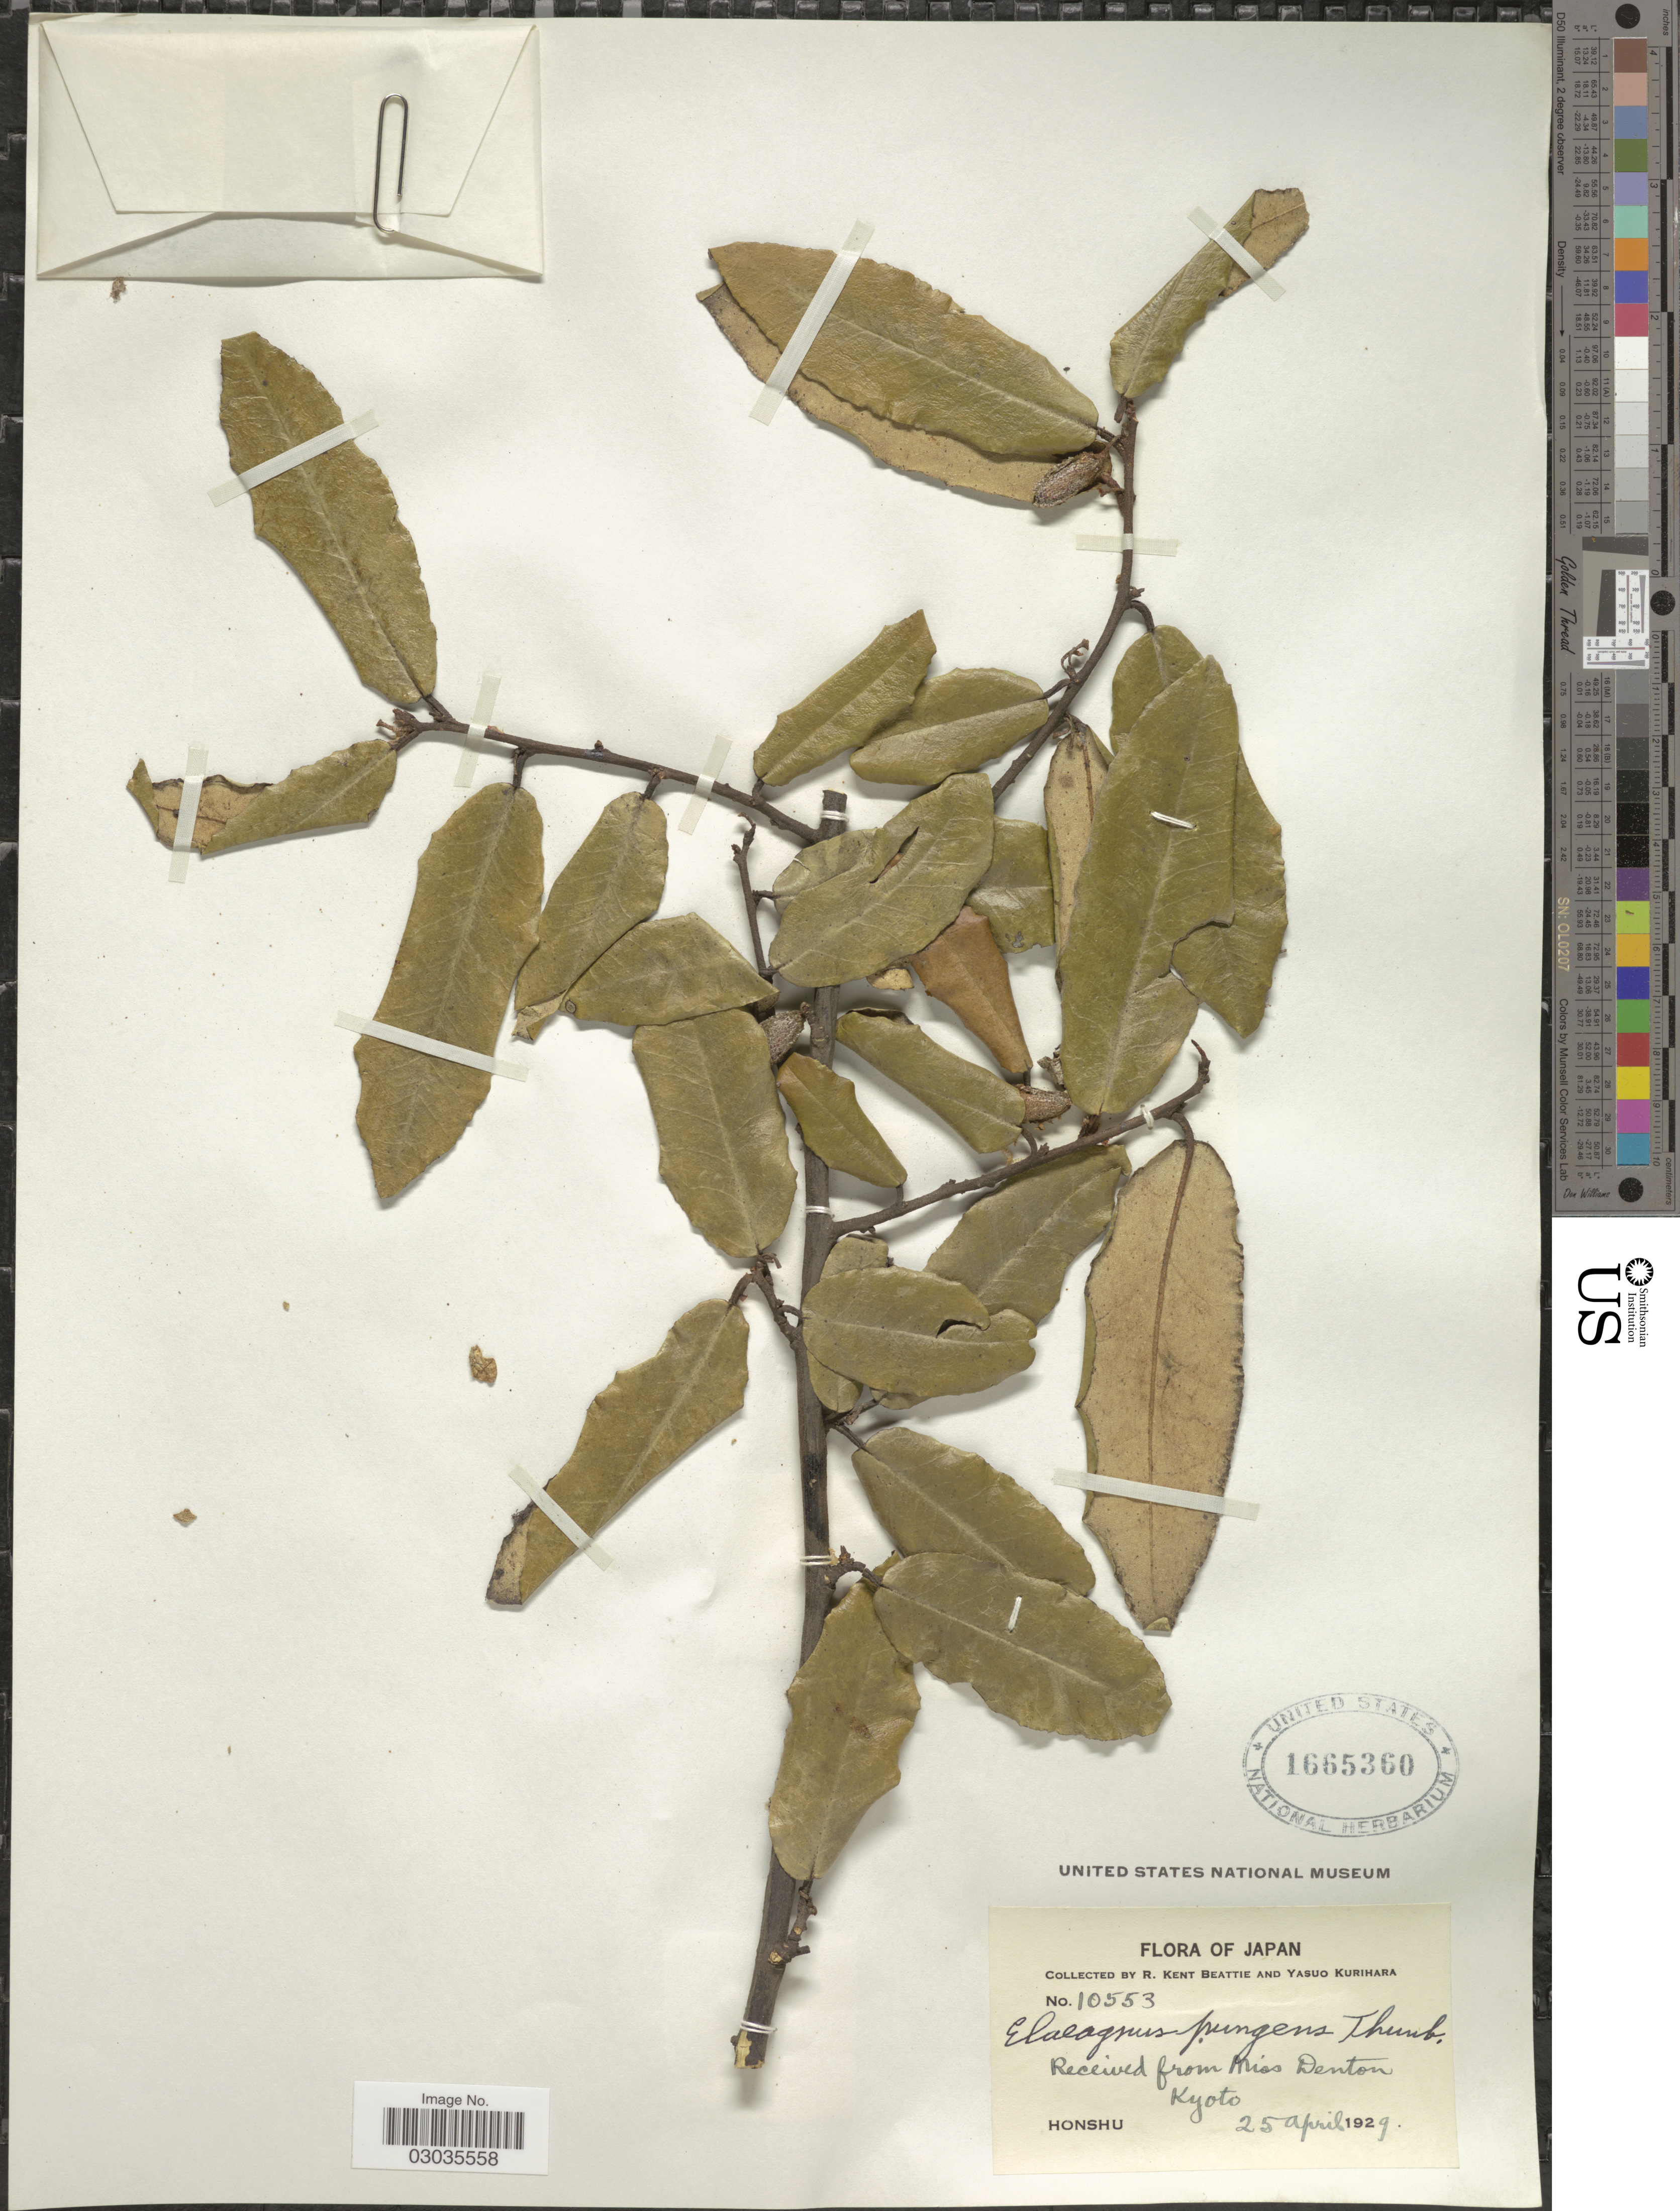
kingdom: Plantae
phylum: Tracheophyta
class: Magnoliopsida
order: Rosales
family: Elaeagnaceae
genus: Elaeagnus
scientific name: Elaeagnus pungens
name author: Thunb.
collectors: R. K. Beattie & Y. Kurihara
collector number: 10553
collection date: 1929-04-25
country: Japan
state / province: Kyoto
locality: Honshu.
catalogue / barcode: US 1665360